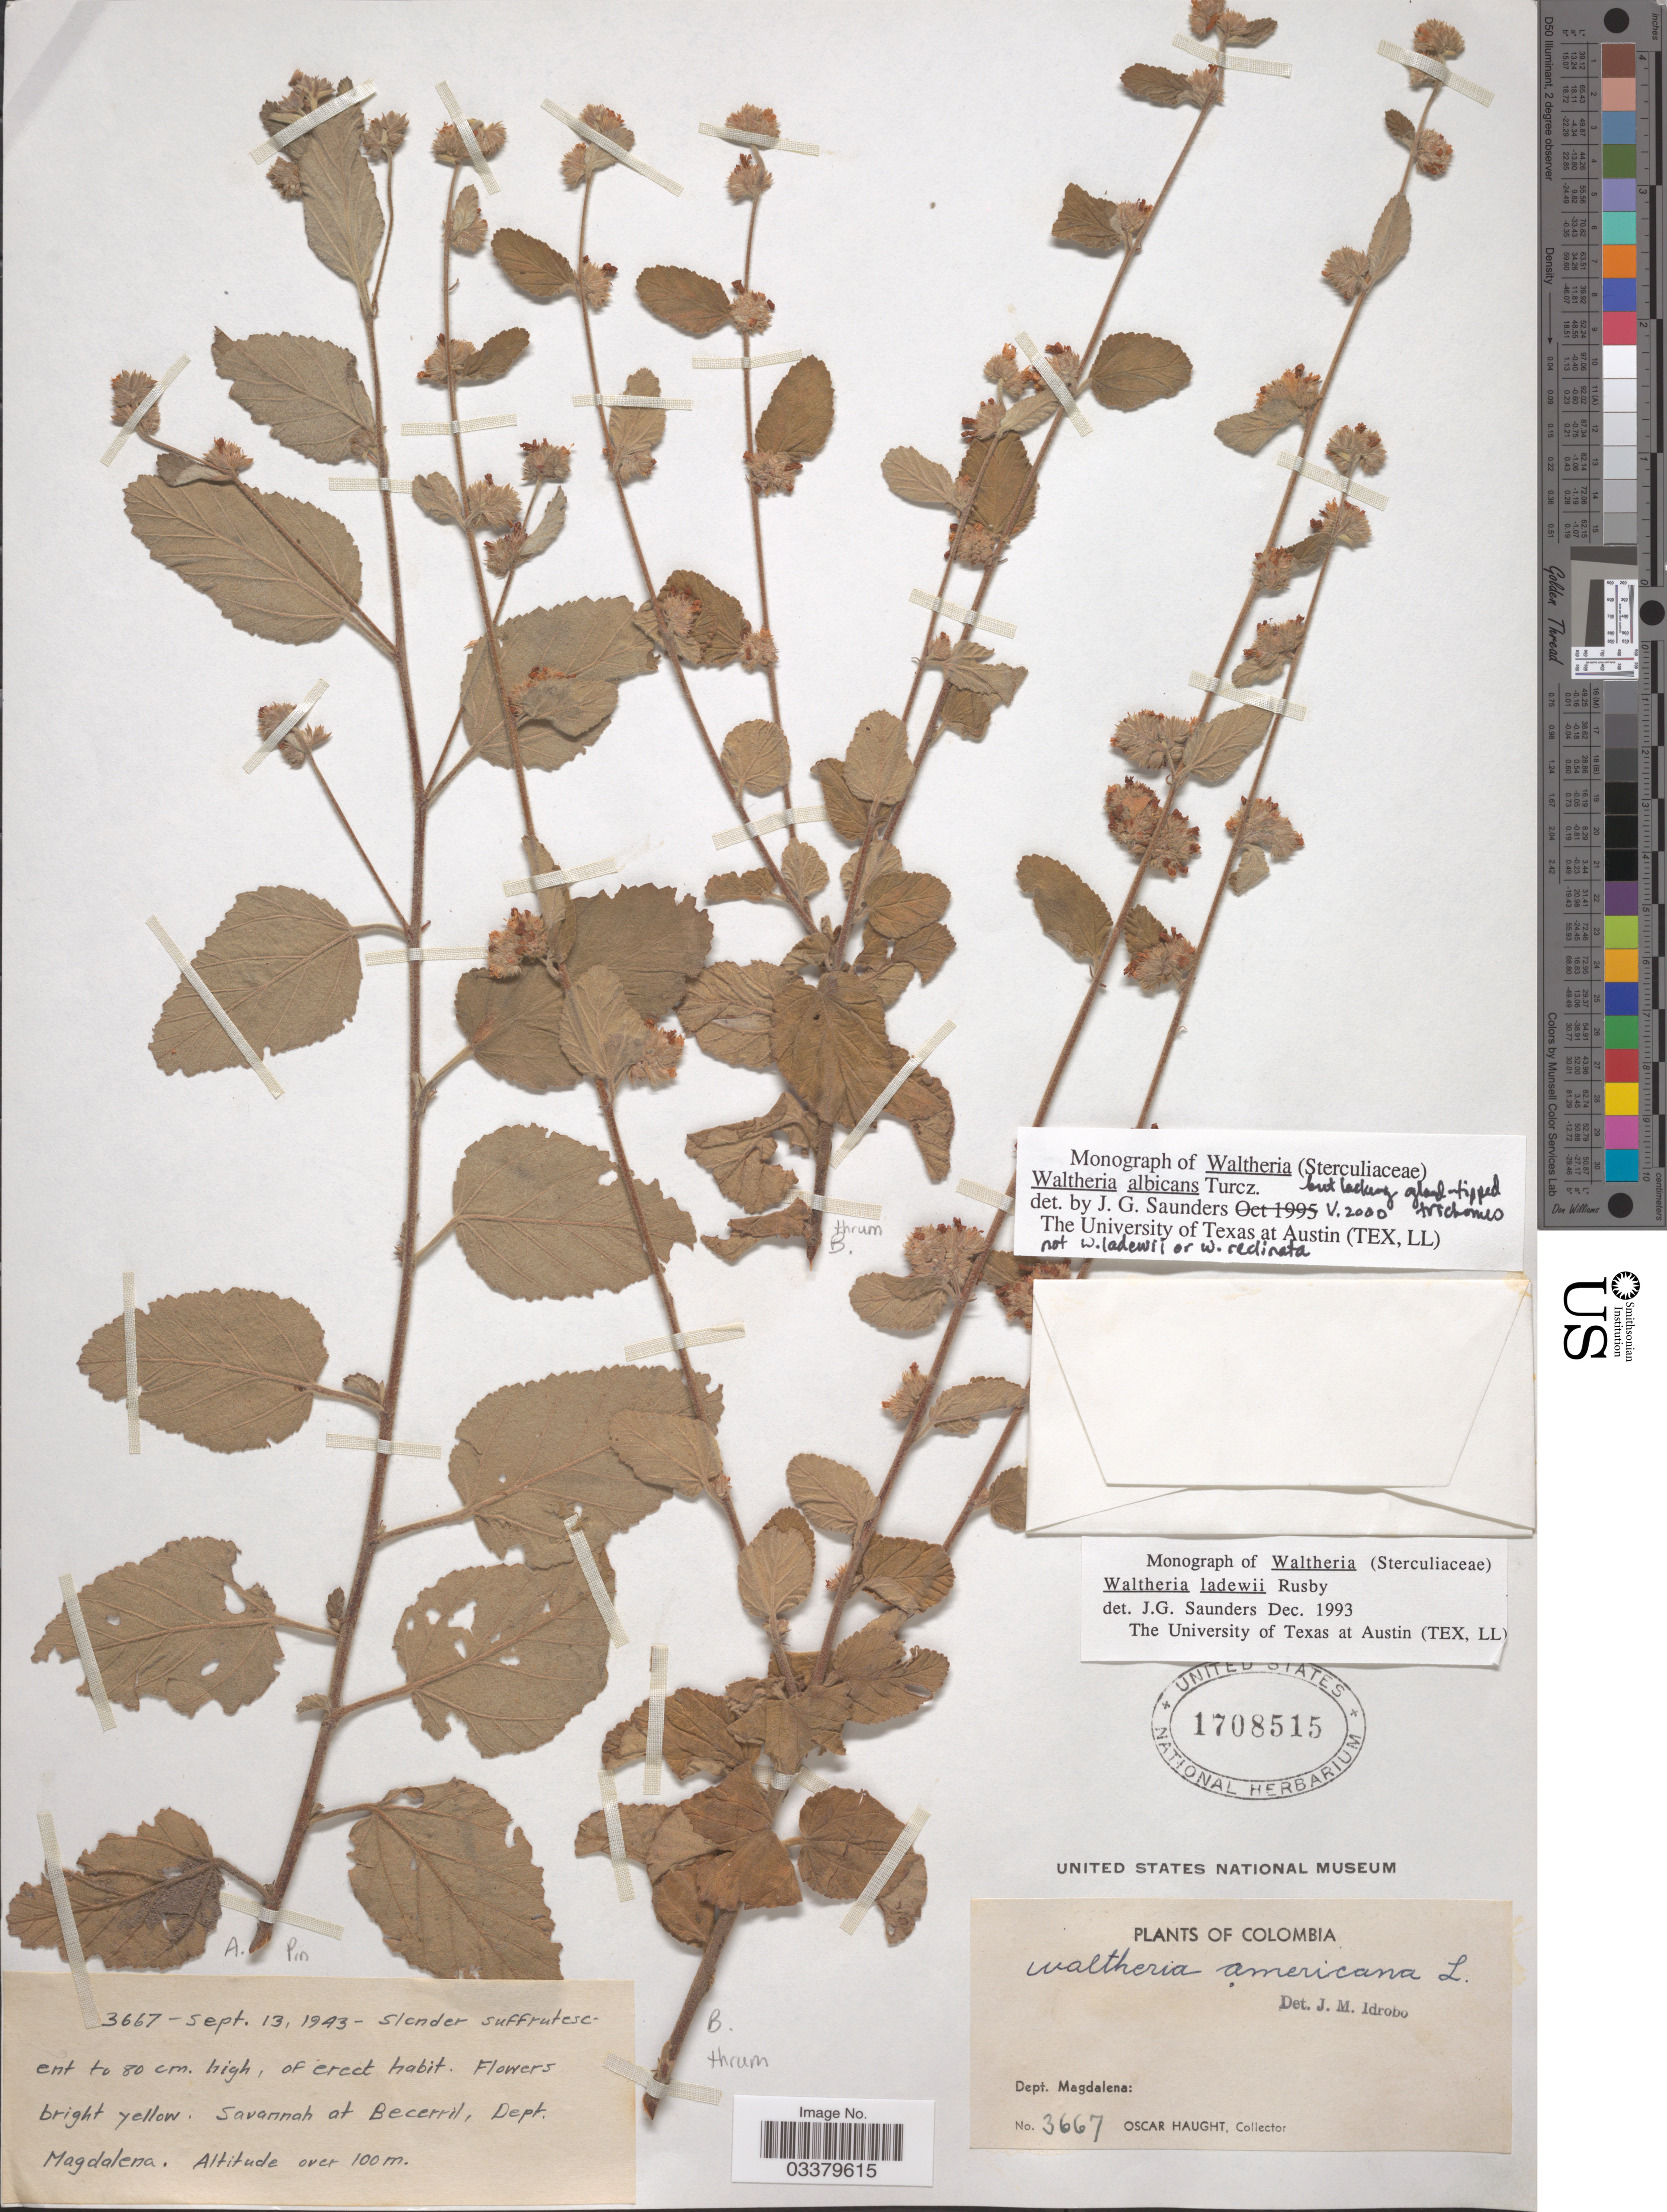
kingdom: Plantae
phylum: Tracheophyta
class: Magnoliopsida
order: Malvales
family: Malvaceae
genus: Waltheria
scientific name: Waltheria albicans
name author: Turcz.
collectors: O. L. Haught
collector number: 3667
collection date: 1943-09-13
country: Colombia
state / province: Magdalena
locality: Savannah at Becerril, Dept. Magdalena.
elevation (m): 100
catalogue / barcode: US 1708515